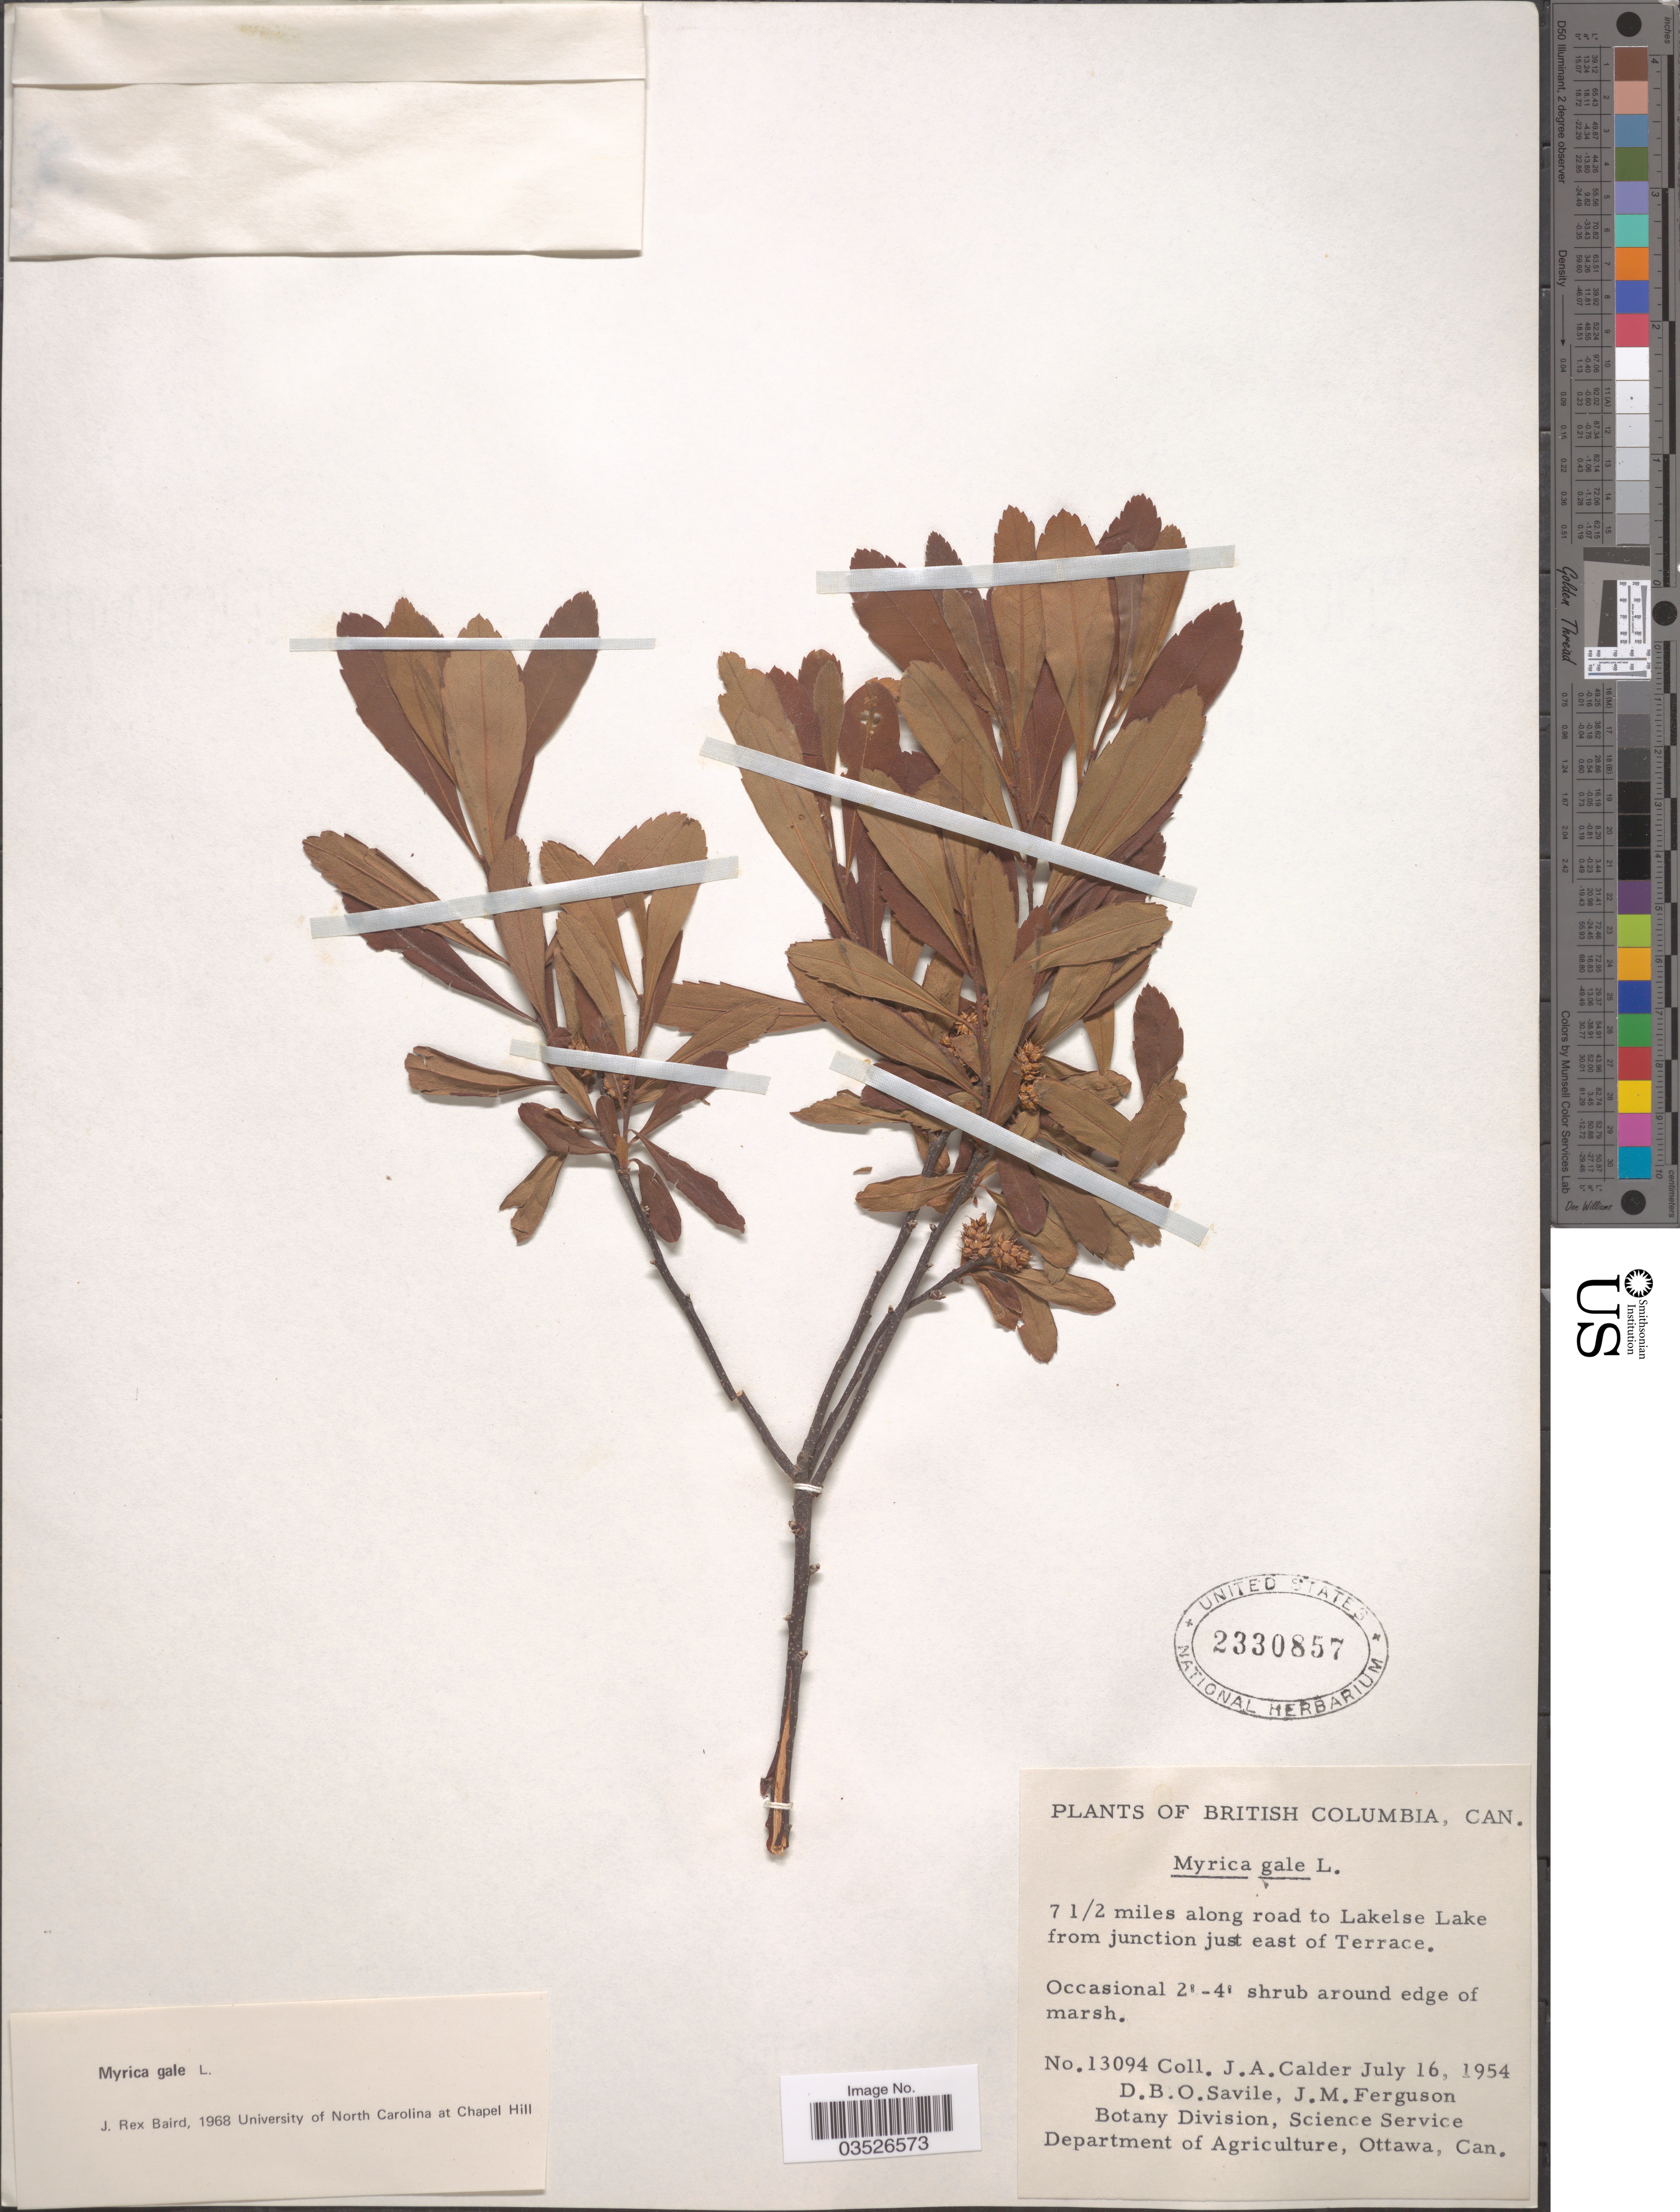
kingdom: Plantae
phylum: Tracheophyta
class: Magnoliopsida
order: Fagales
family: Myricaceae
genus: Myrica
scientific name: Myrica gale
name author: L.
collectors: J. A. Calder, D. Savile & J. M. Ferguson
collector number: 13094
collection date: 1954-07-16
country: Canada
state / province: British Columbia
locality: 7 1/2 miles along road to Lakelse Lake from junction just east of Terrace.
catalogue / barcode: US 2330857